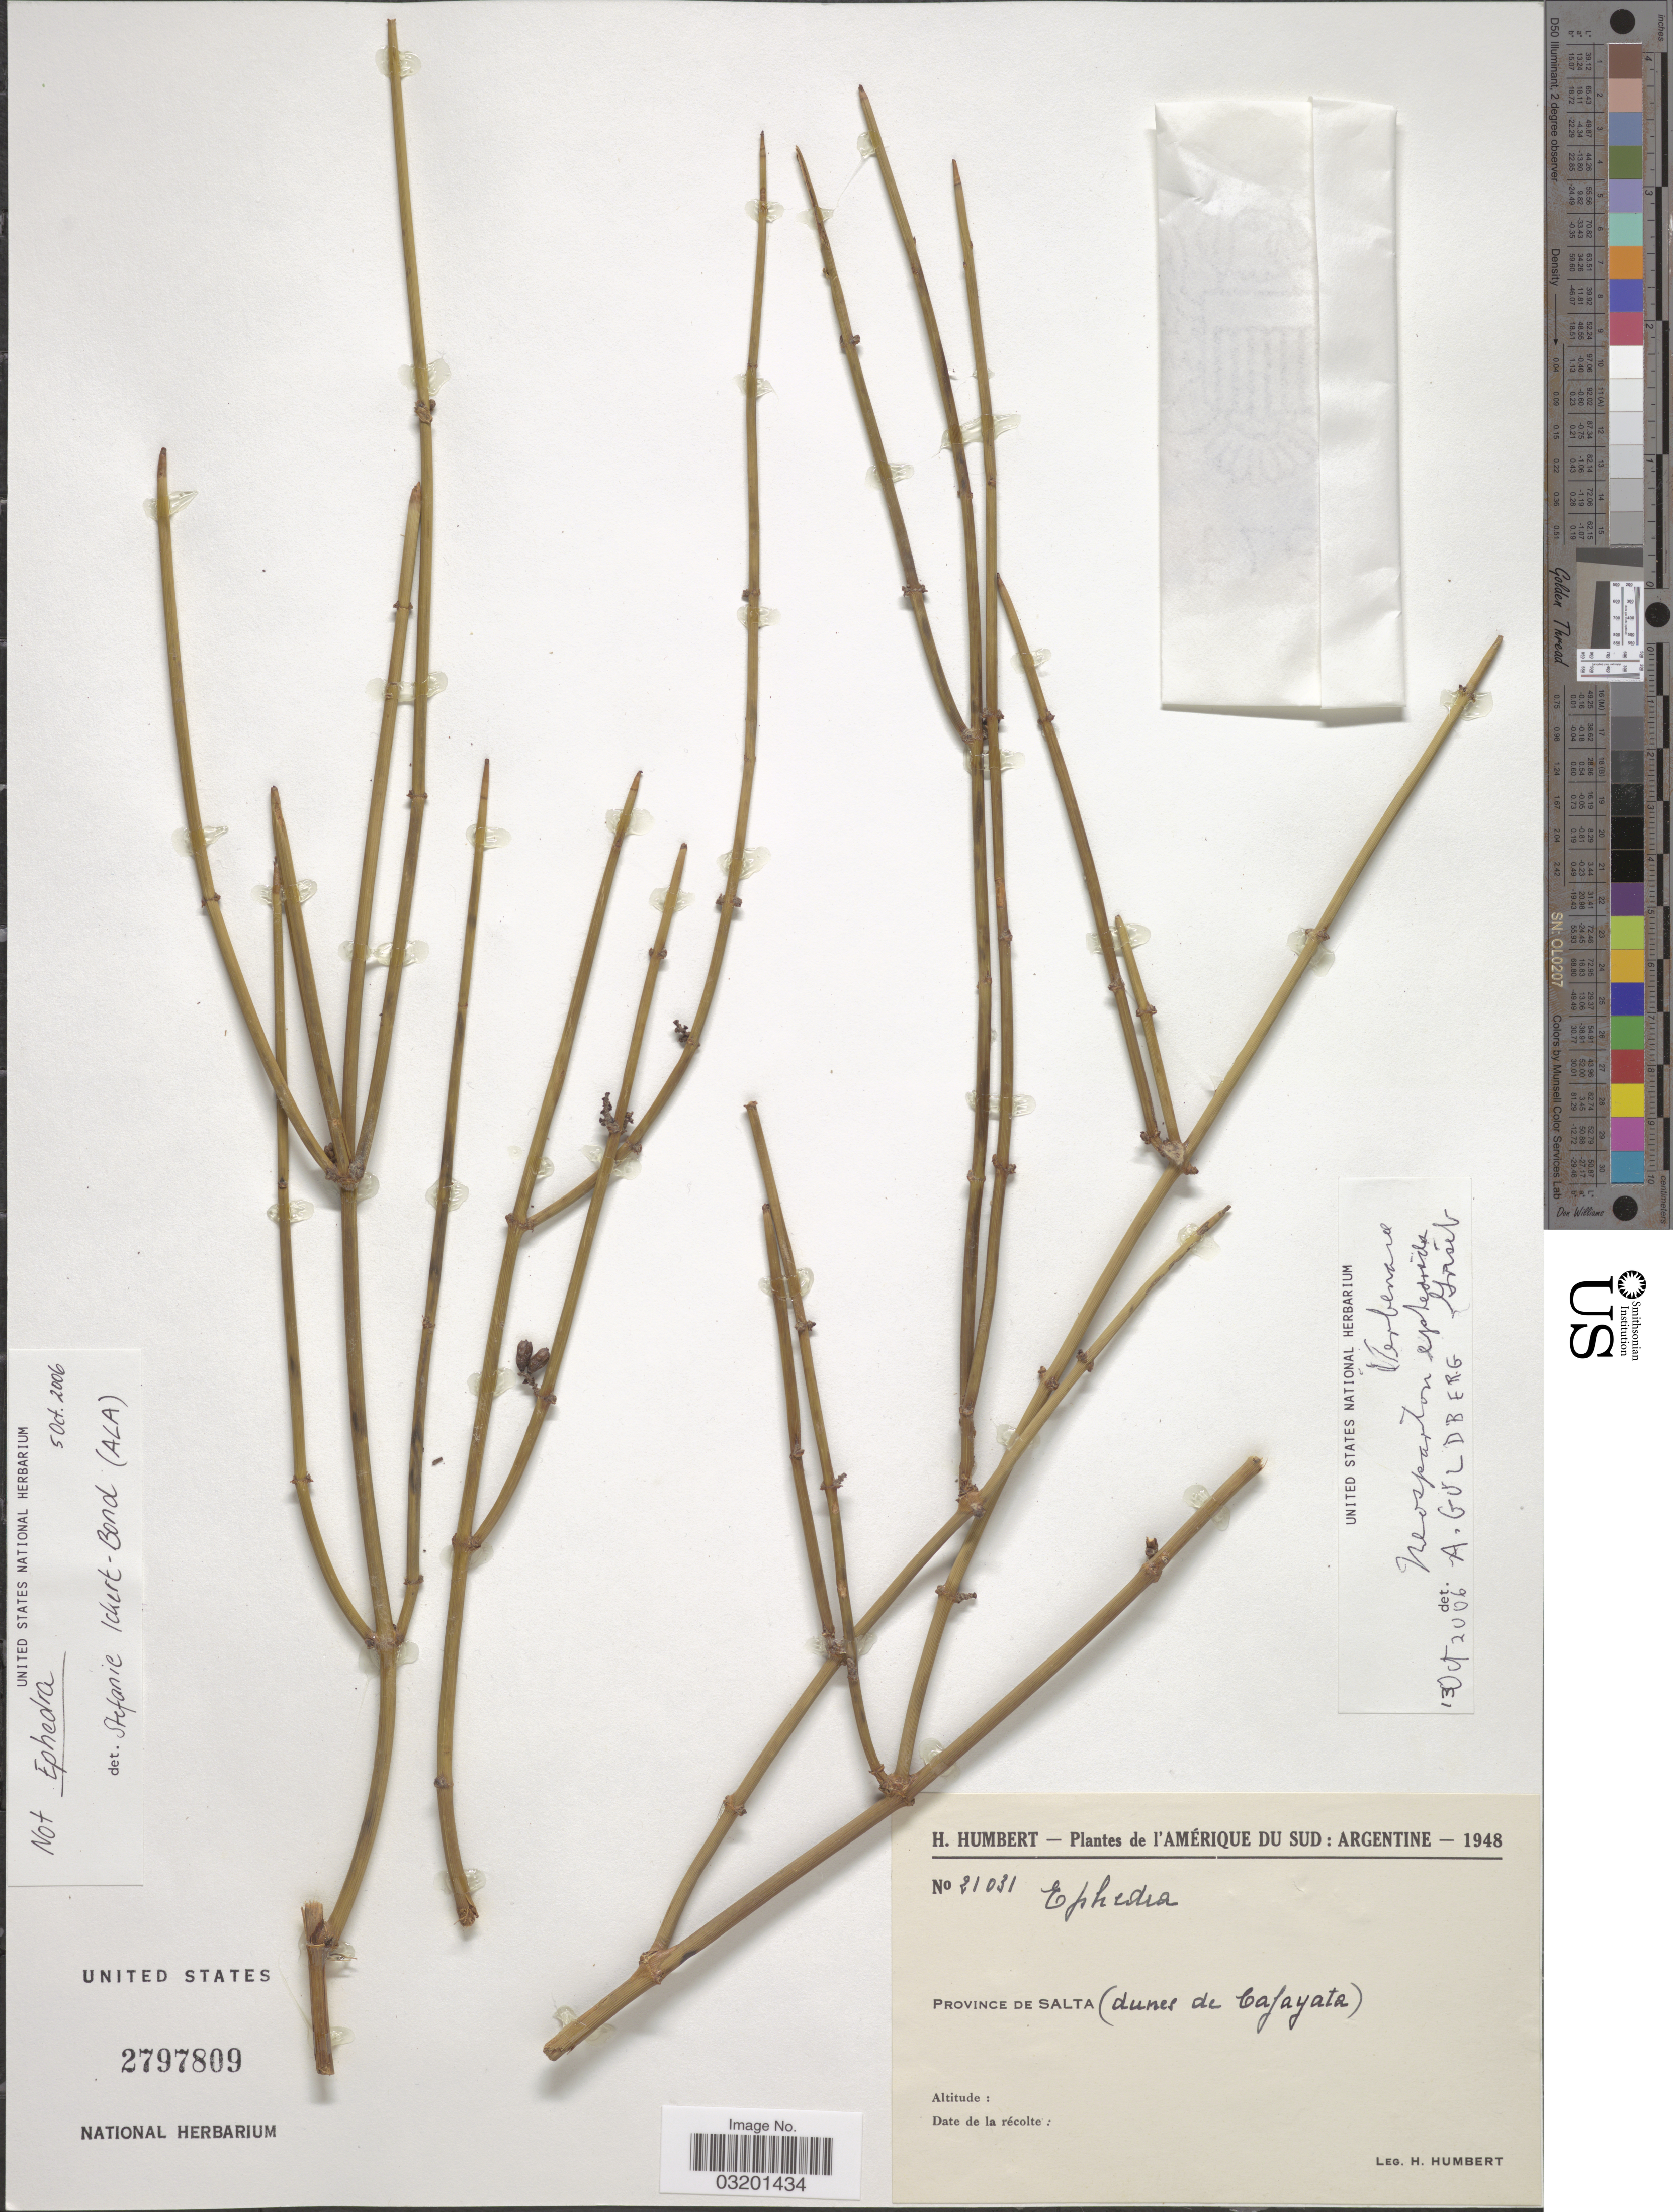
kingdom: Plantae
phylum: Tracheophyta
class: Magnoliopsida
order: Lamiales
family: Verbenaceae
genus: Neosparton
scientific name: Neosparton ephedroides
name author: Griseb.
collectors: H. Humbert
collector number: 21031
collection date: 1948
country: Argentina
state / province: Salta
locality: Dunes de Cafayata.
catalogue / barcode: US 2797809